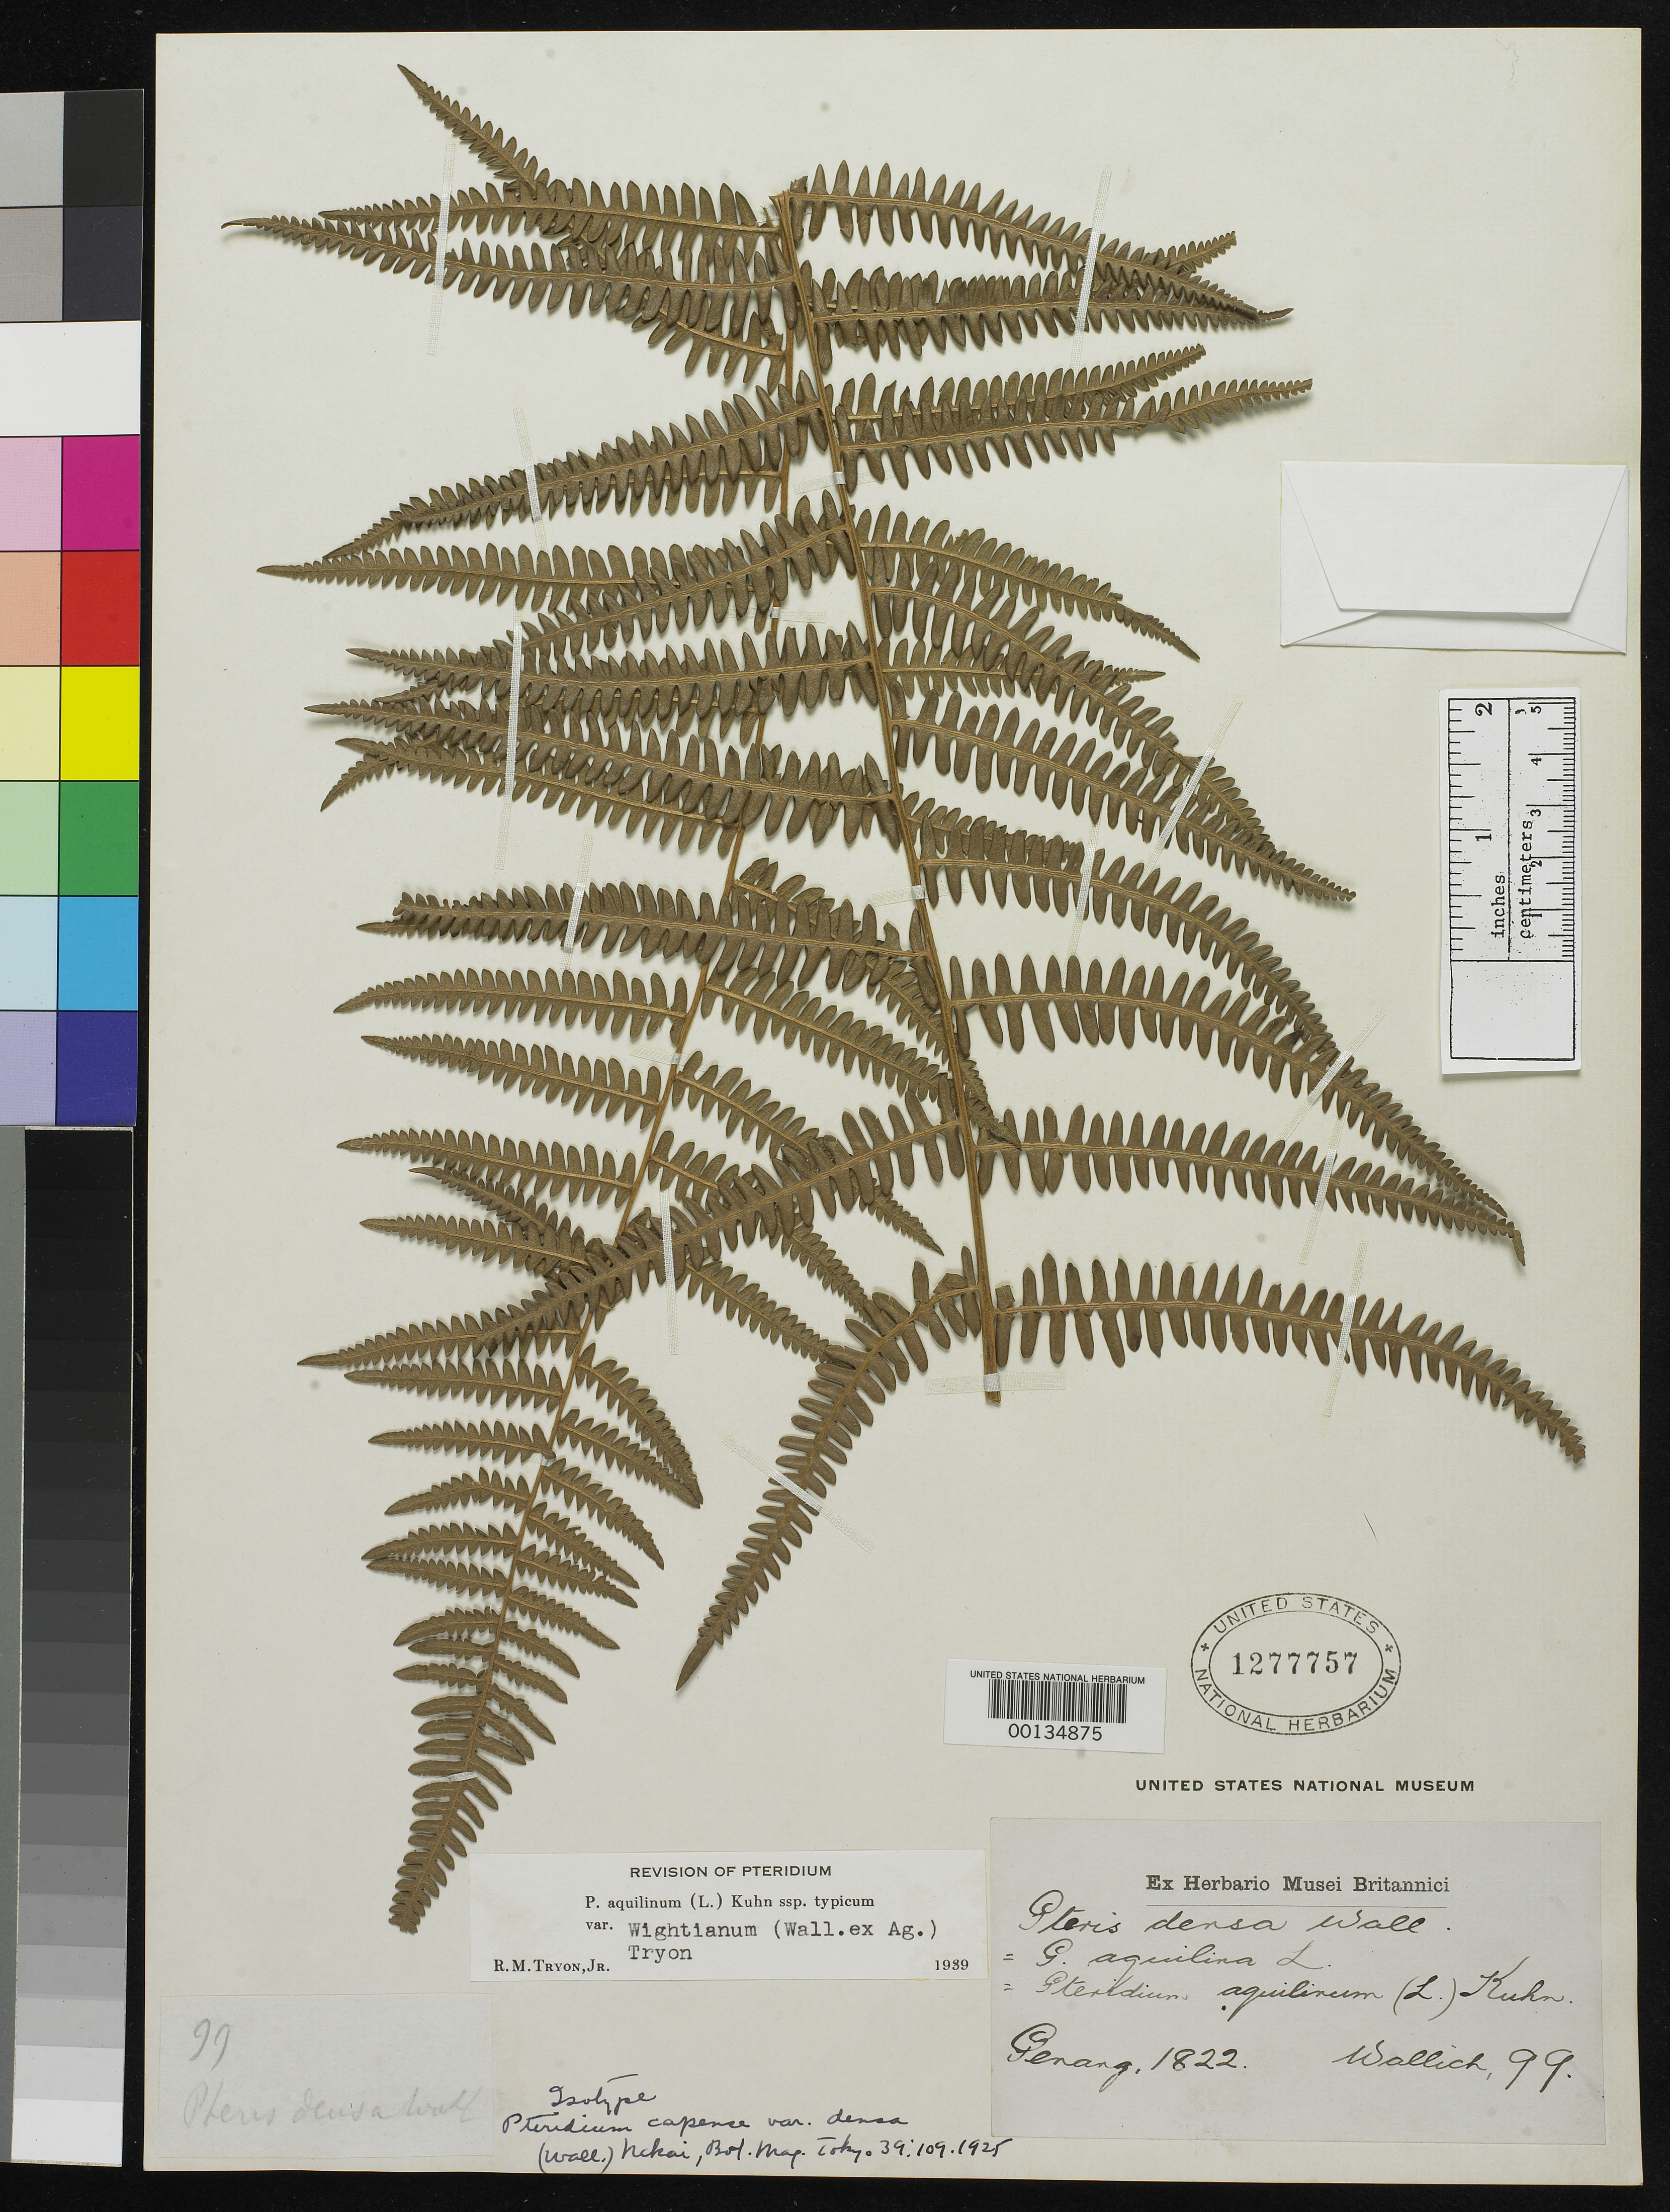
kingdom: Plantae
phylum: Tracheophyta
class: Polypodiopsida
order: Polypodiales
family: Dennstaedtiaceae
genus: Pteridium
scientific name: Pteridium capense var. densa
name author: Nakai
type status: Type Collection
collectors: N. Wallich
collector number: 99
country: Malaysia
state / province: Pulau Pinang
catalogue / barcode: US 1277757